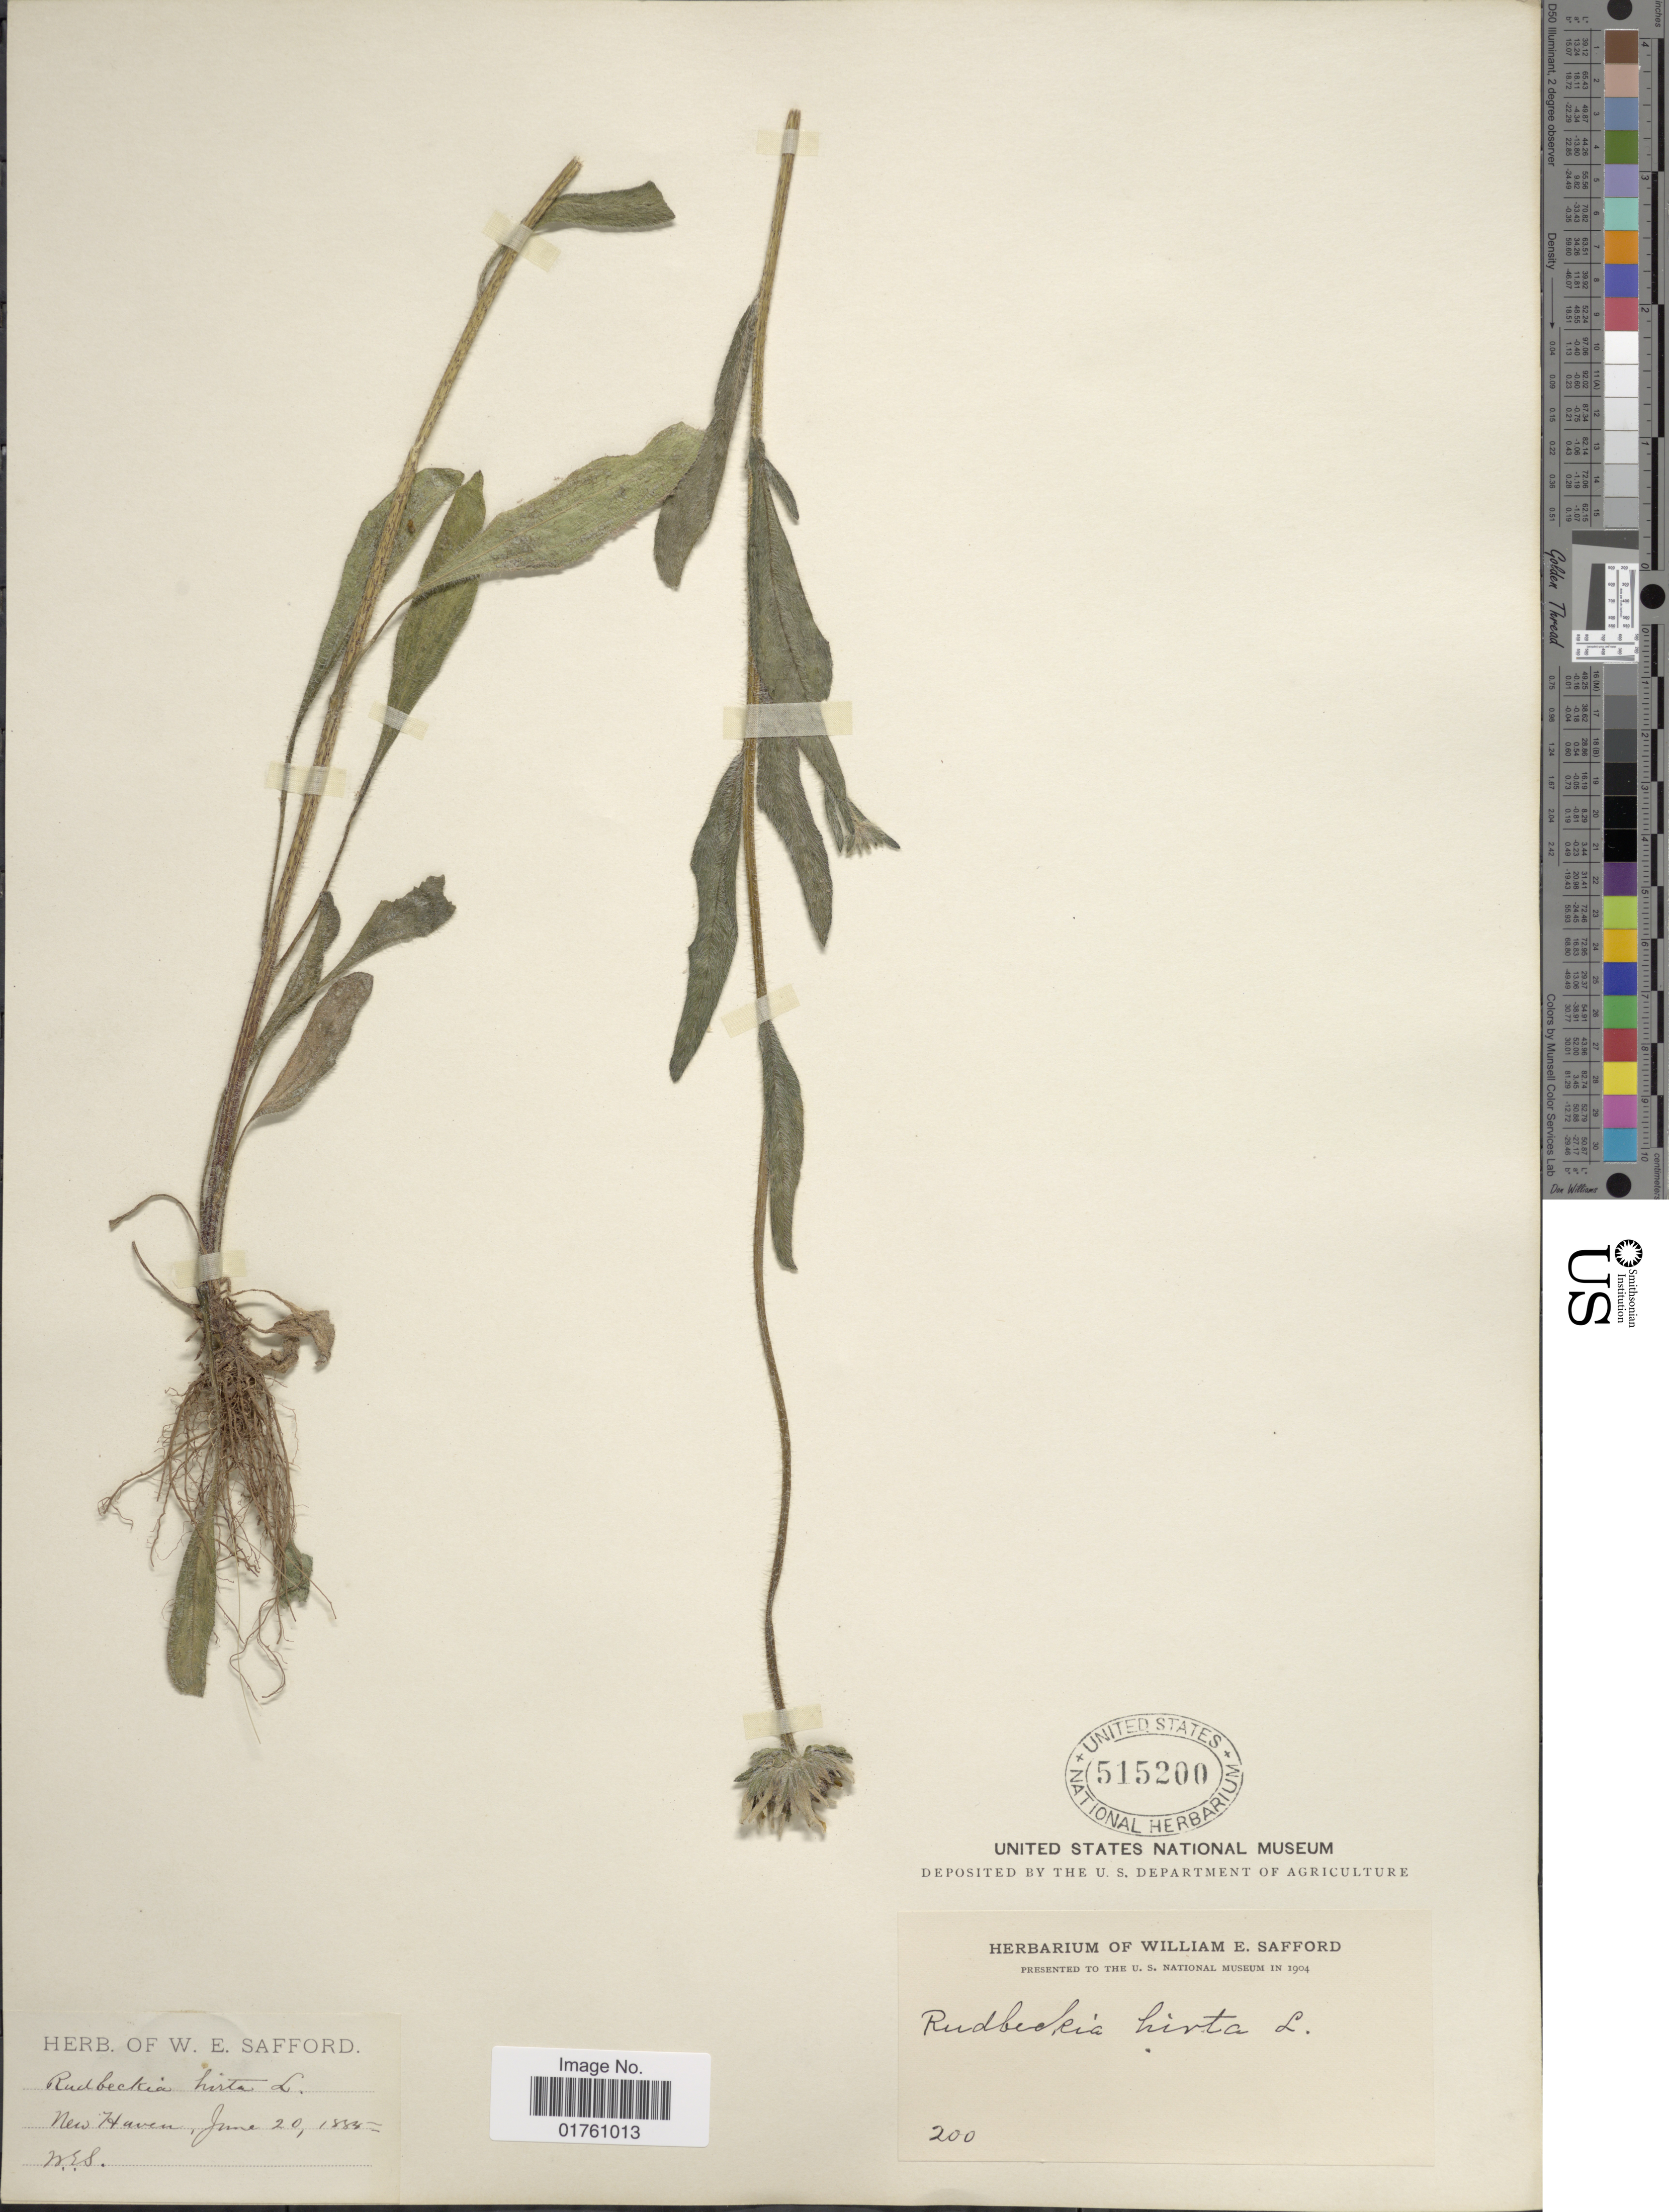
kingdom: Plantae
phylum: Tracheophyta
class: Magnoliopsida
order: Asterales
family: Asteraceae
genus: Rudbeckia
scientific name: Rudbeckia hirta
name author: L.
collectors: W. E. Safford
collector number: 200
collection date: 1885-06-20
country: United States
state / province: Connecticut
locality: New Haven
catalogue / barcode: US 515200